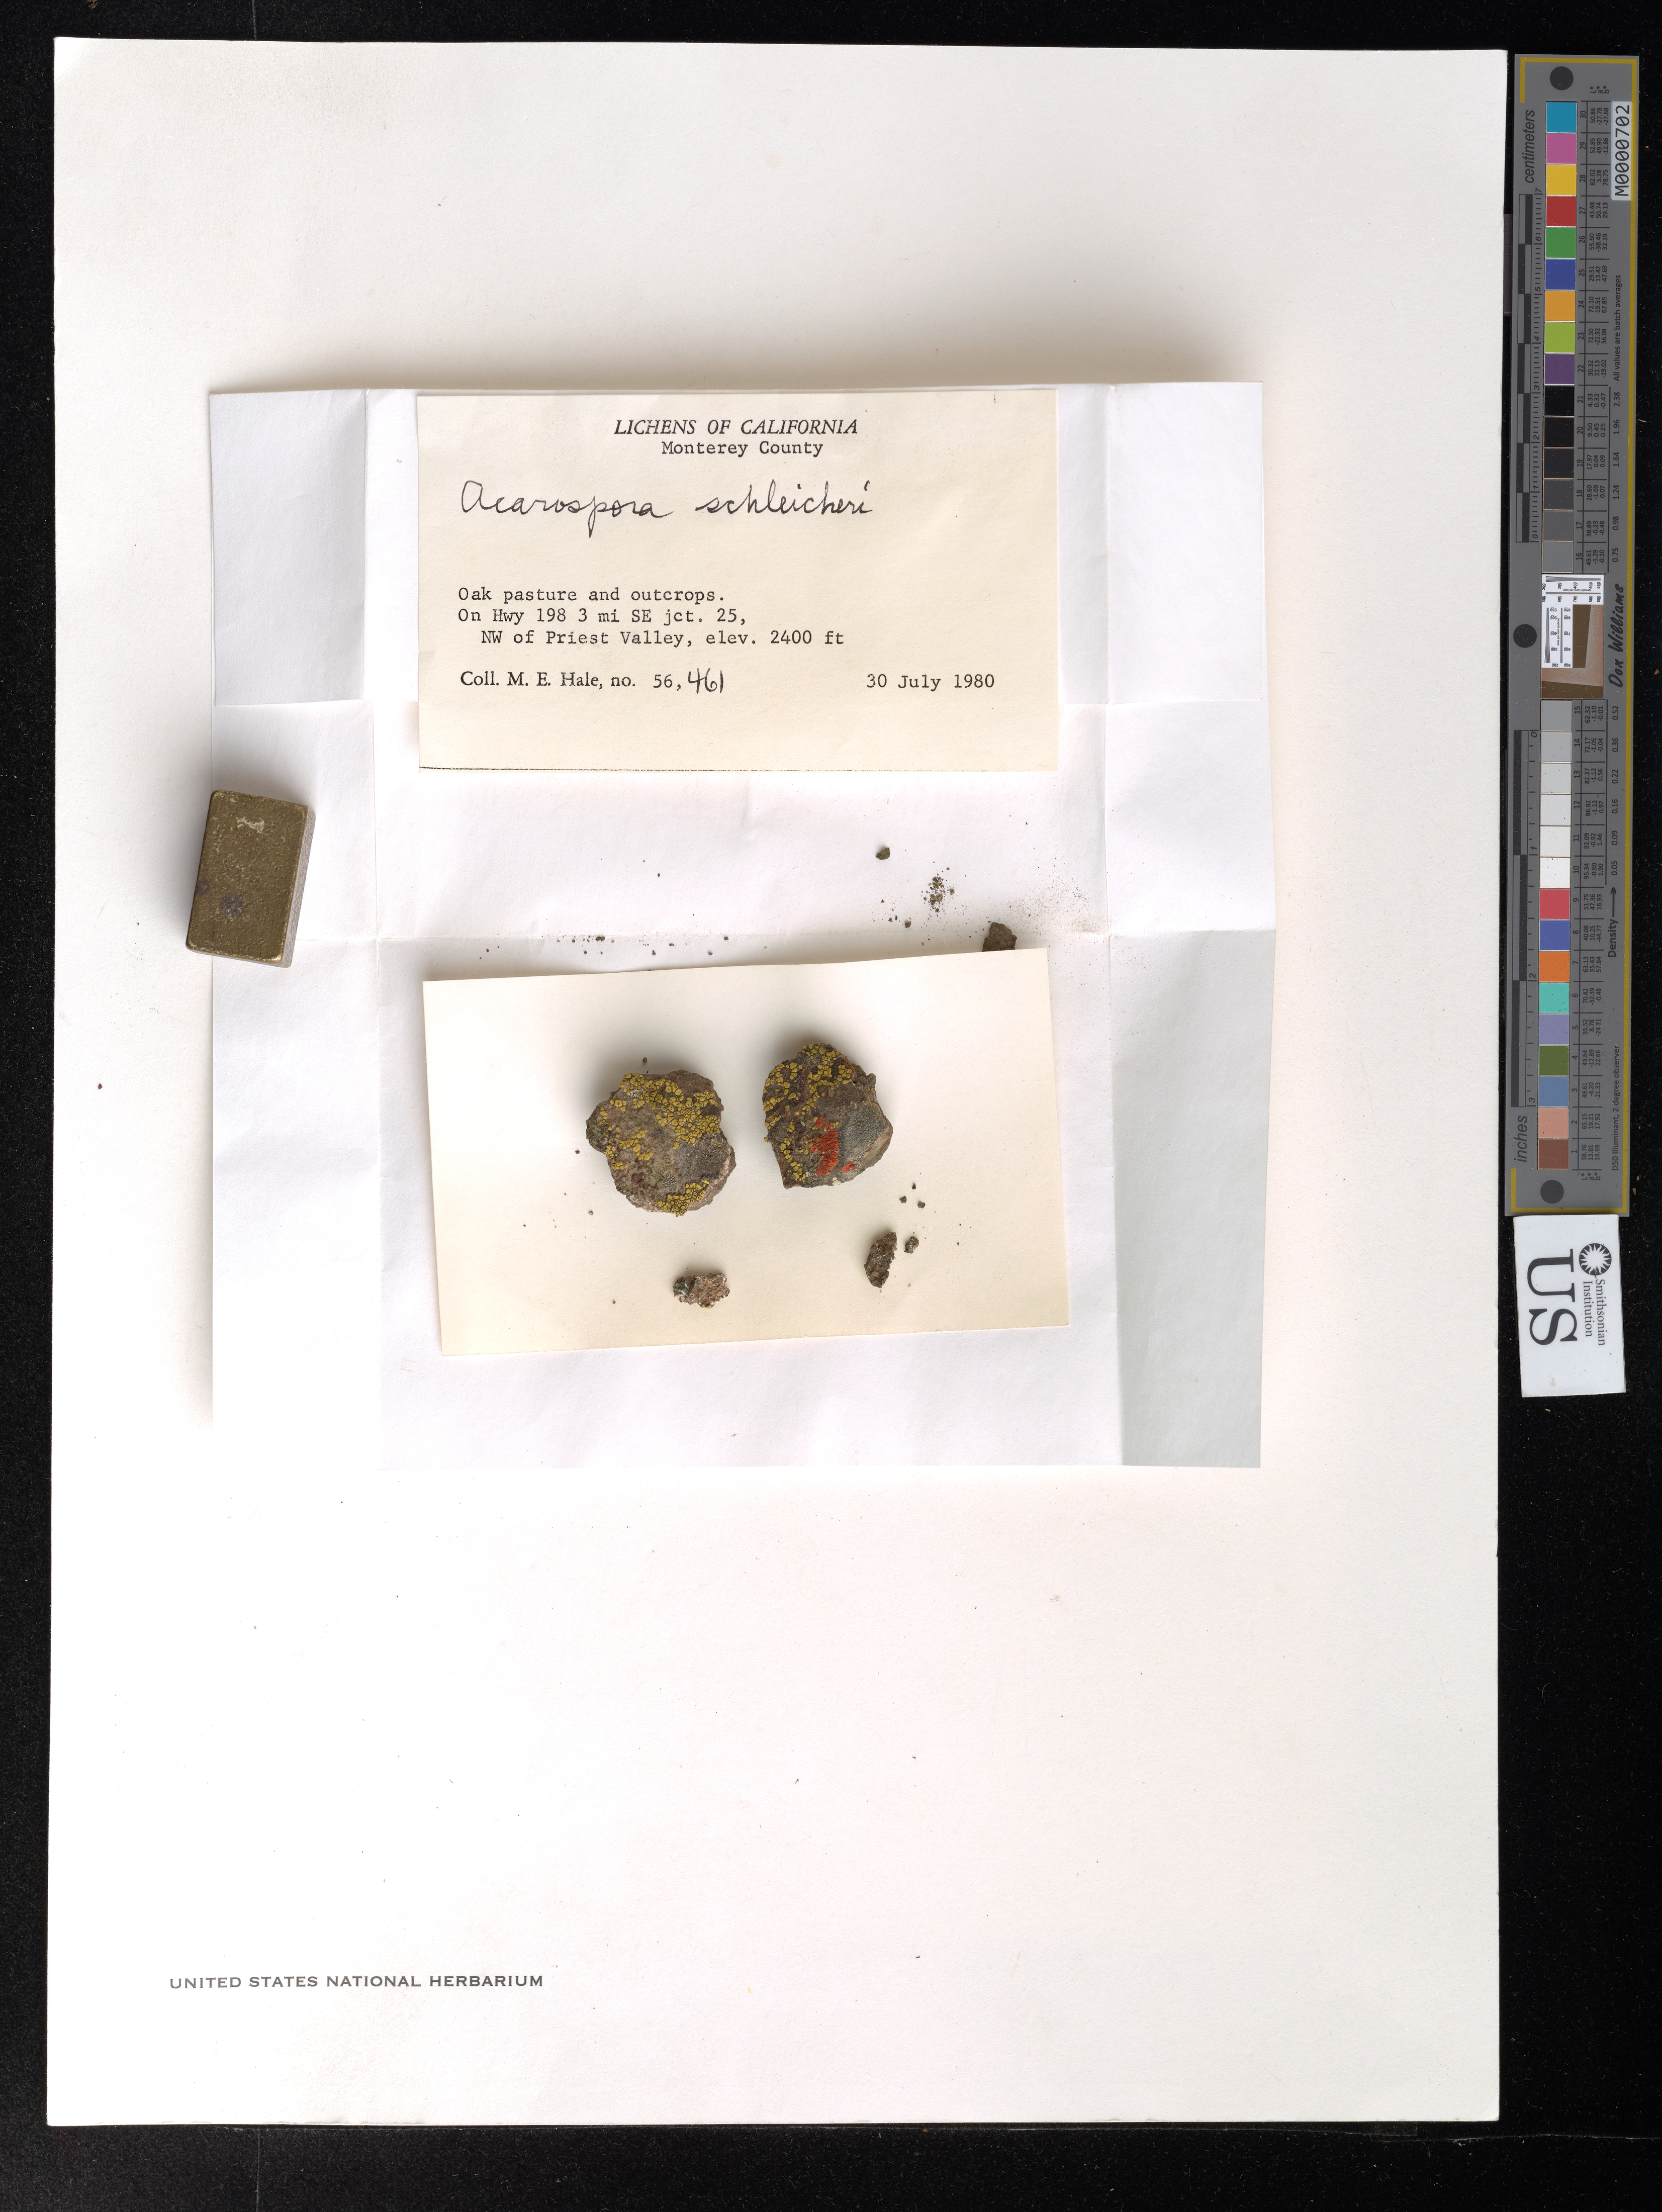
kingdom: Fungi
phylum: Ascomycota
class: Lecanoromycetes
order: Acarosporales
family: Acarosporaceae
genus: Acarospora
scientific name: Acarospora schleicheri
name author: (Ach.) A. Massal.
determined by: Lichen Identifications Updating Project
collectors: M. Hale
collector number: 57363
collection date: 1980-08-04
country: United States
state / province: California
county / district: Inyo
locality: Hwy 395 about 5 mi. N of Kern Co. line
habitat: On lava in old flow area.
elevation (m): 914